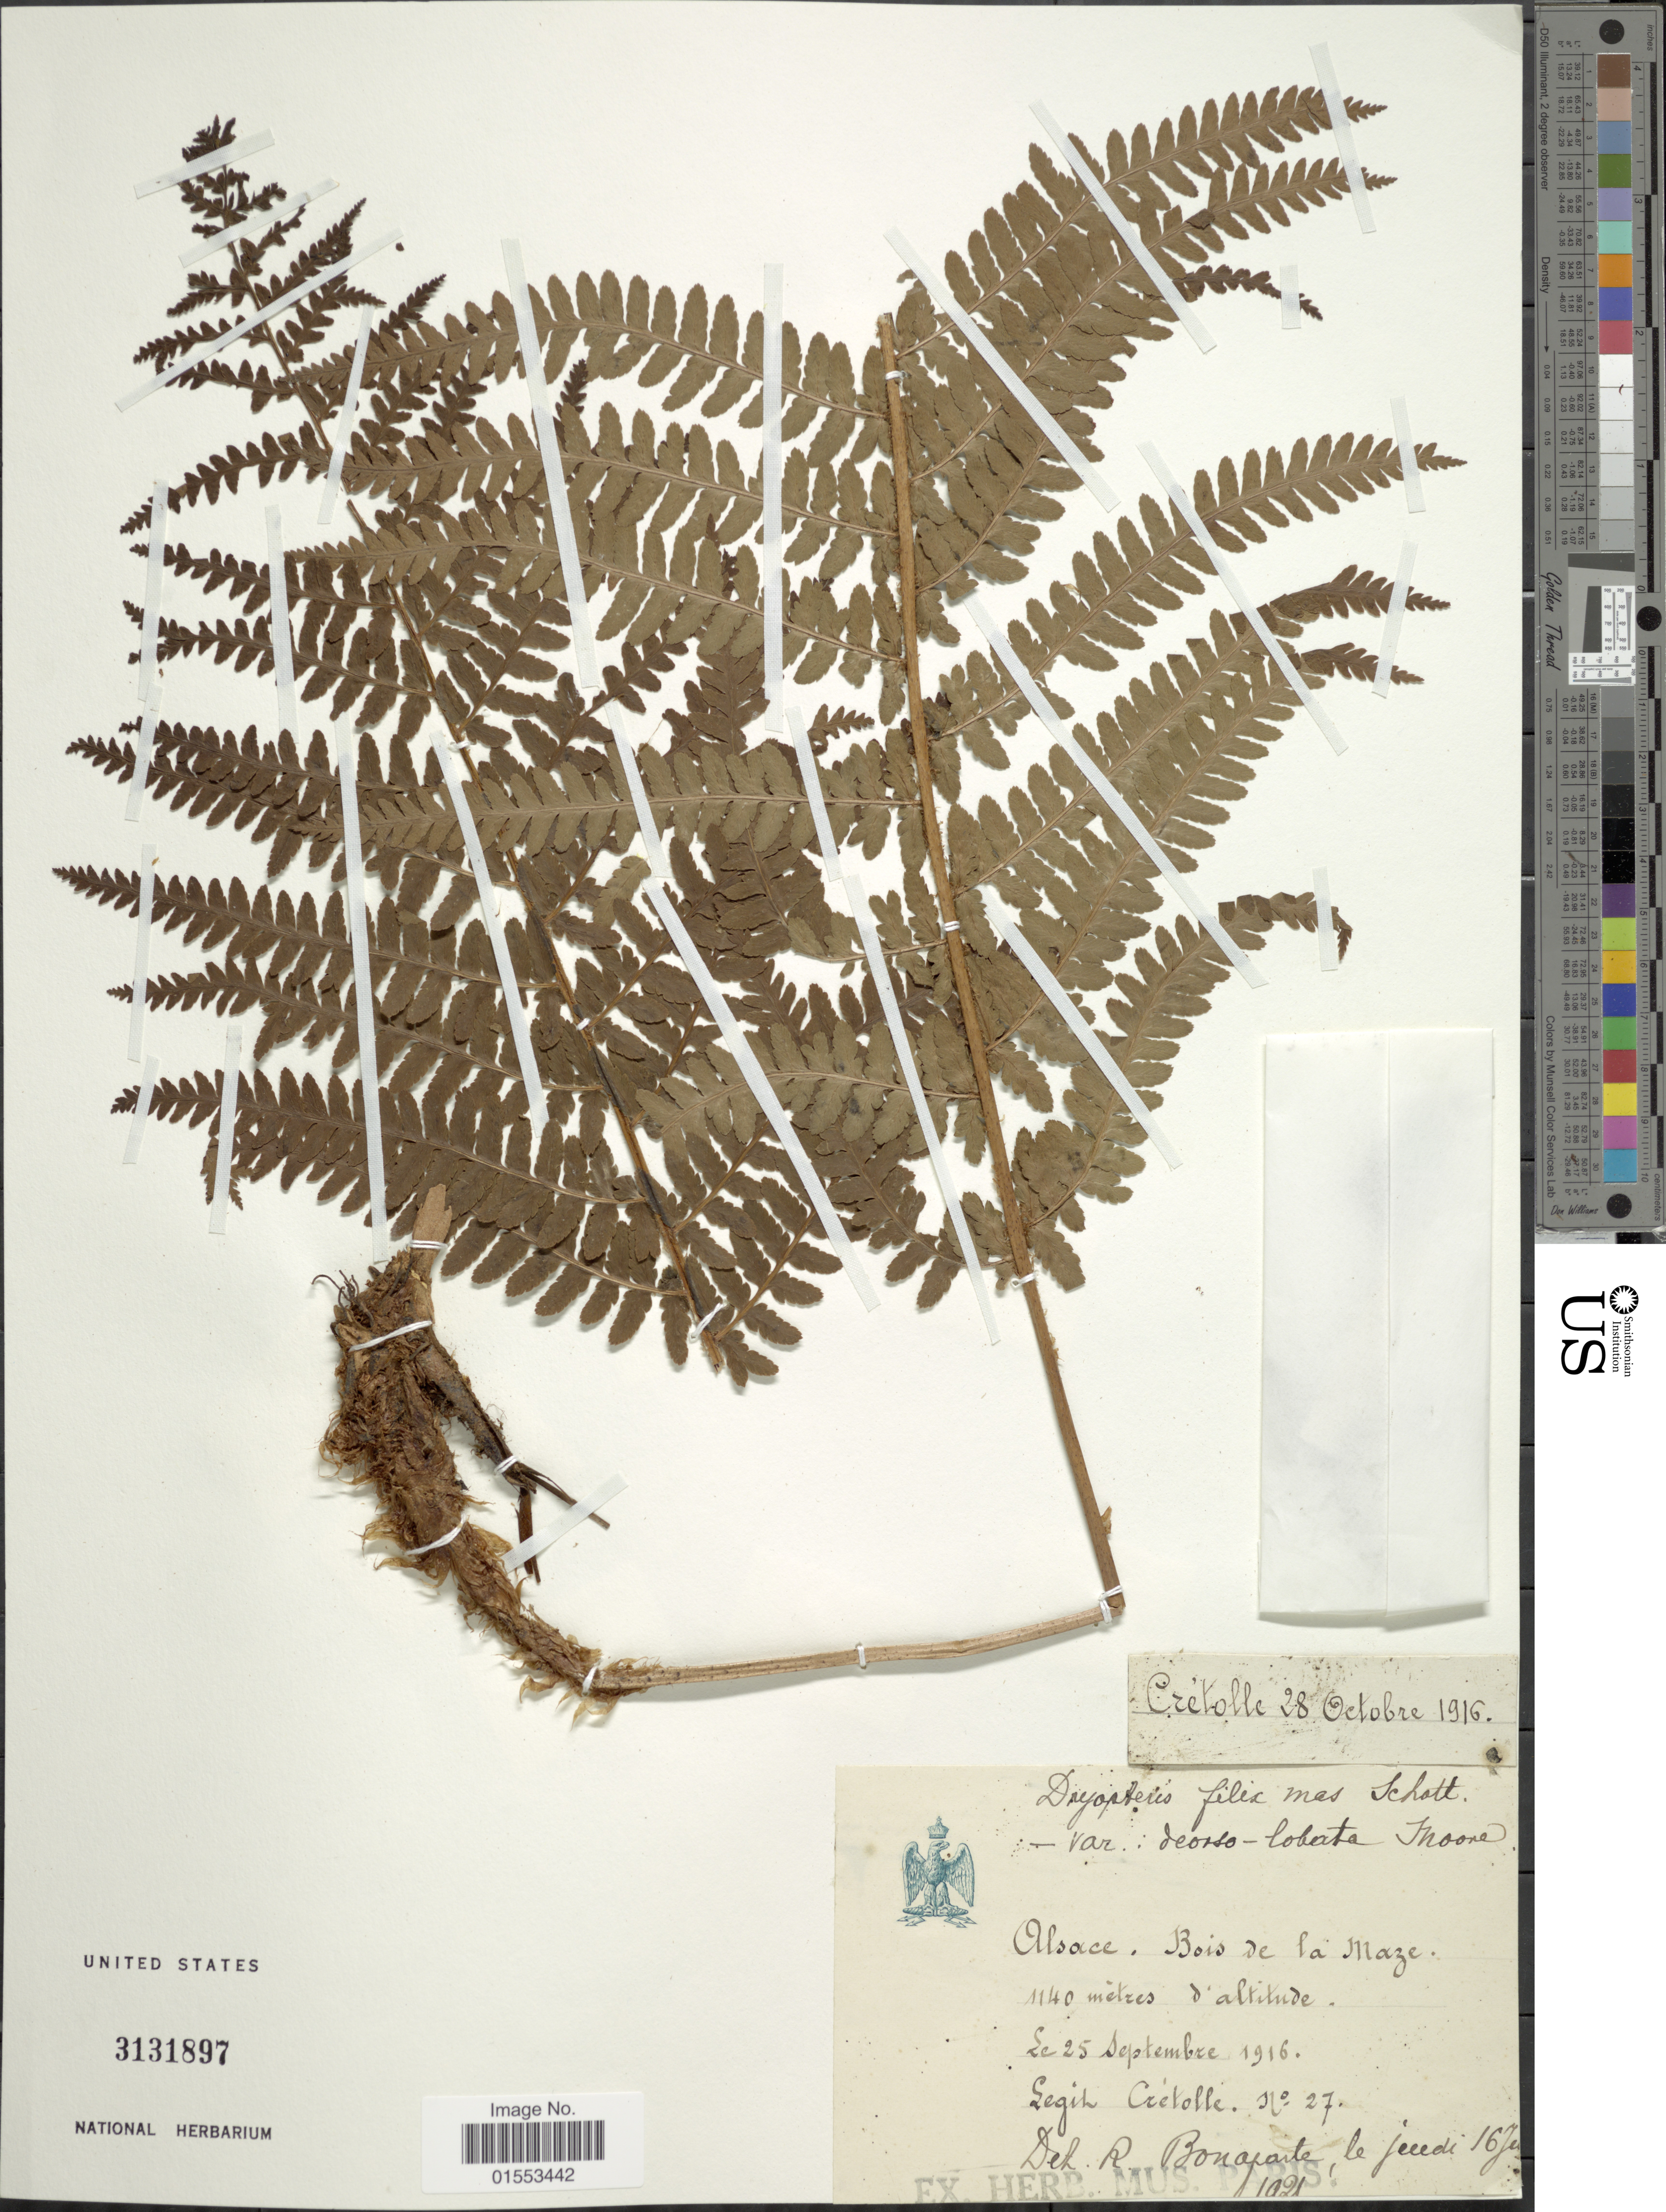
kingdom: Plantae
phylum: Tracheophyta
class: Polypodiopsida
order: Polypodiales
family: Dryopteridaceae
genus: Dryopteris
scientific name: Dryopteris filix-mas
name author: (L.) Schott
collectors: Crétolle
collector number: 27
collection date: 1916-09-25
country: France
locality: Alsace. Bois de la Maze.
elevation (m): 1140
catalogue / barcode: US 3131897